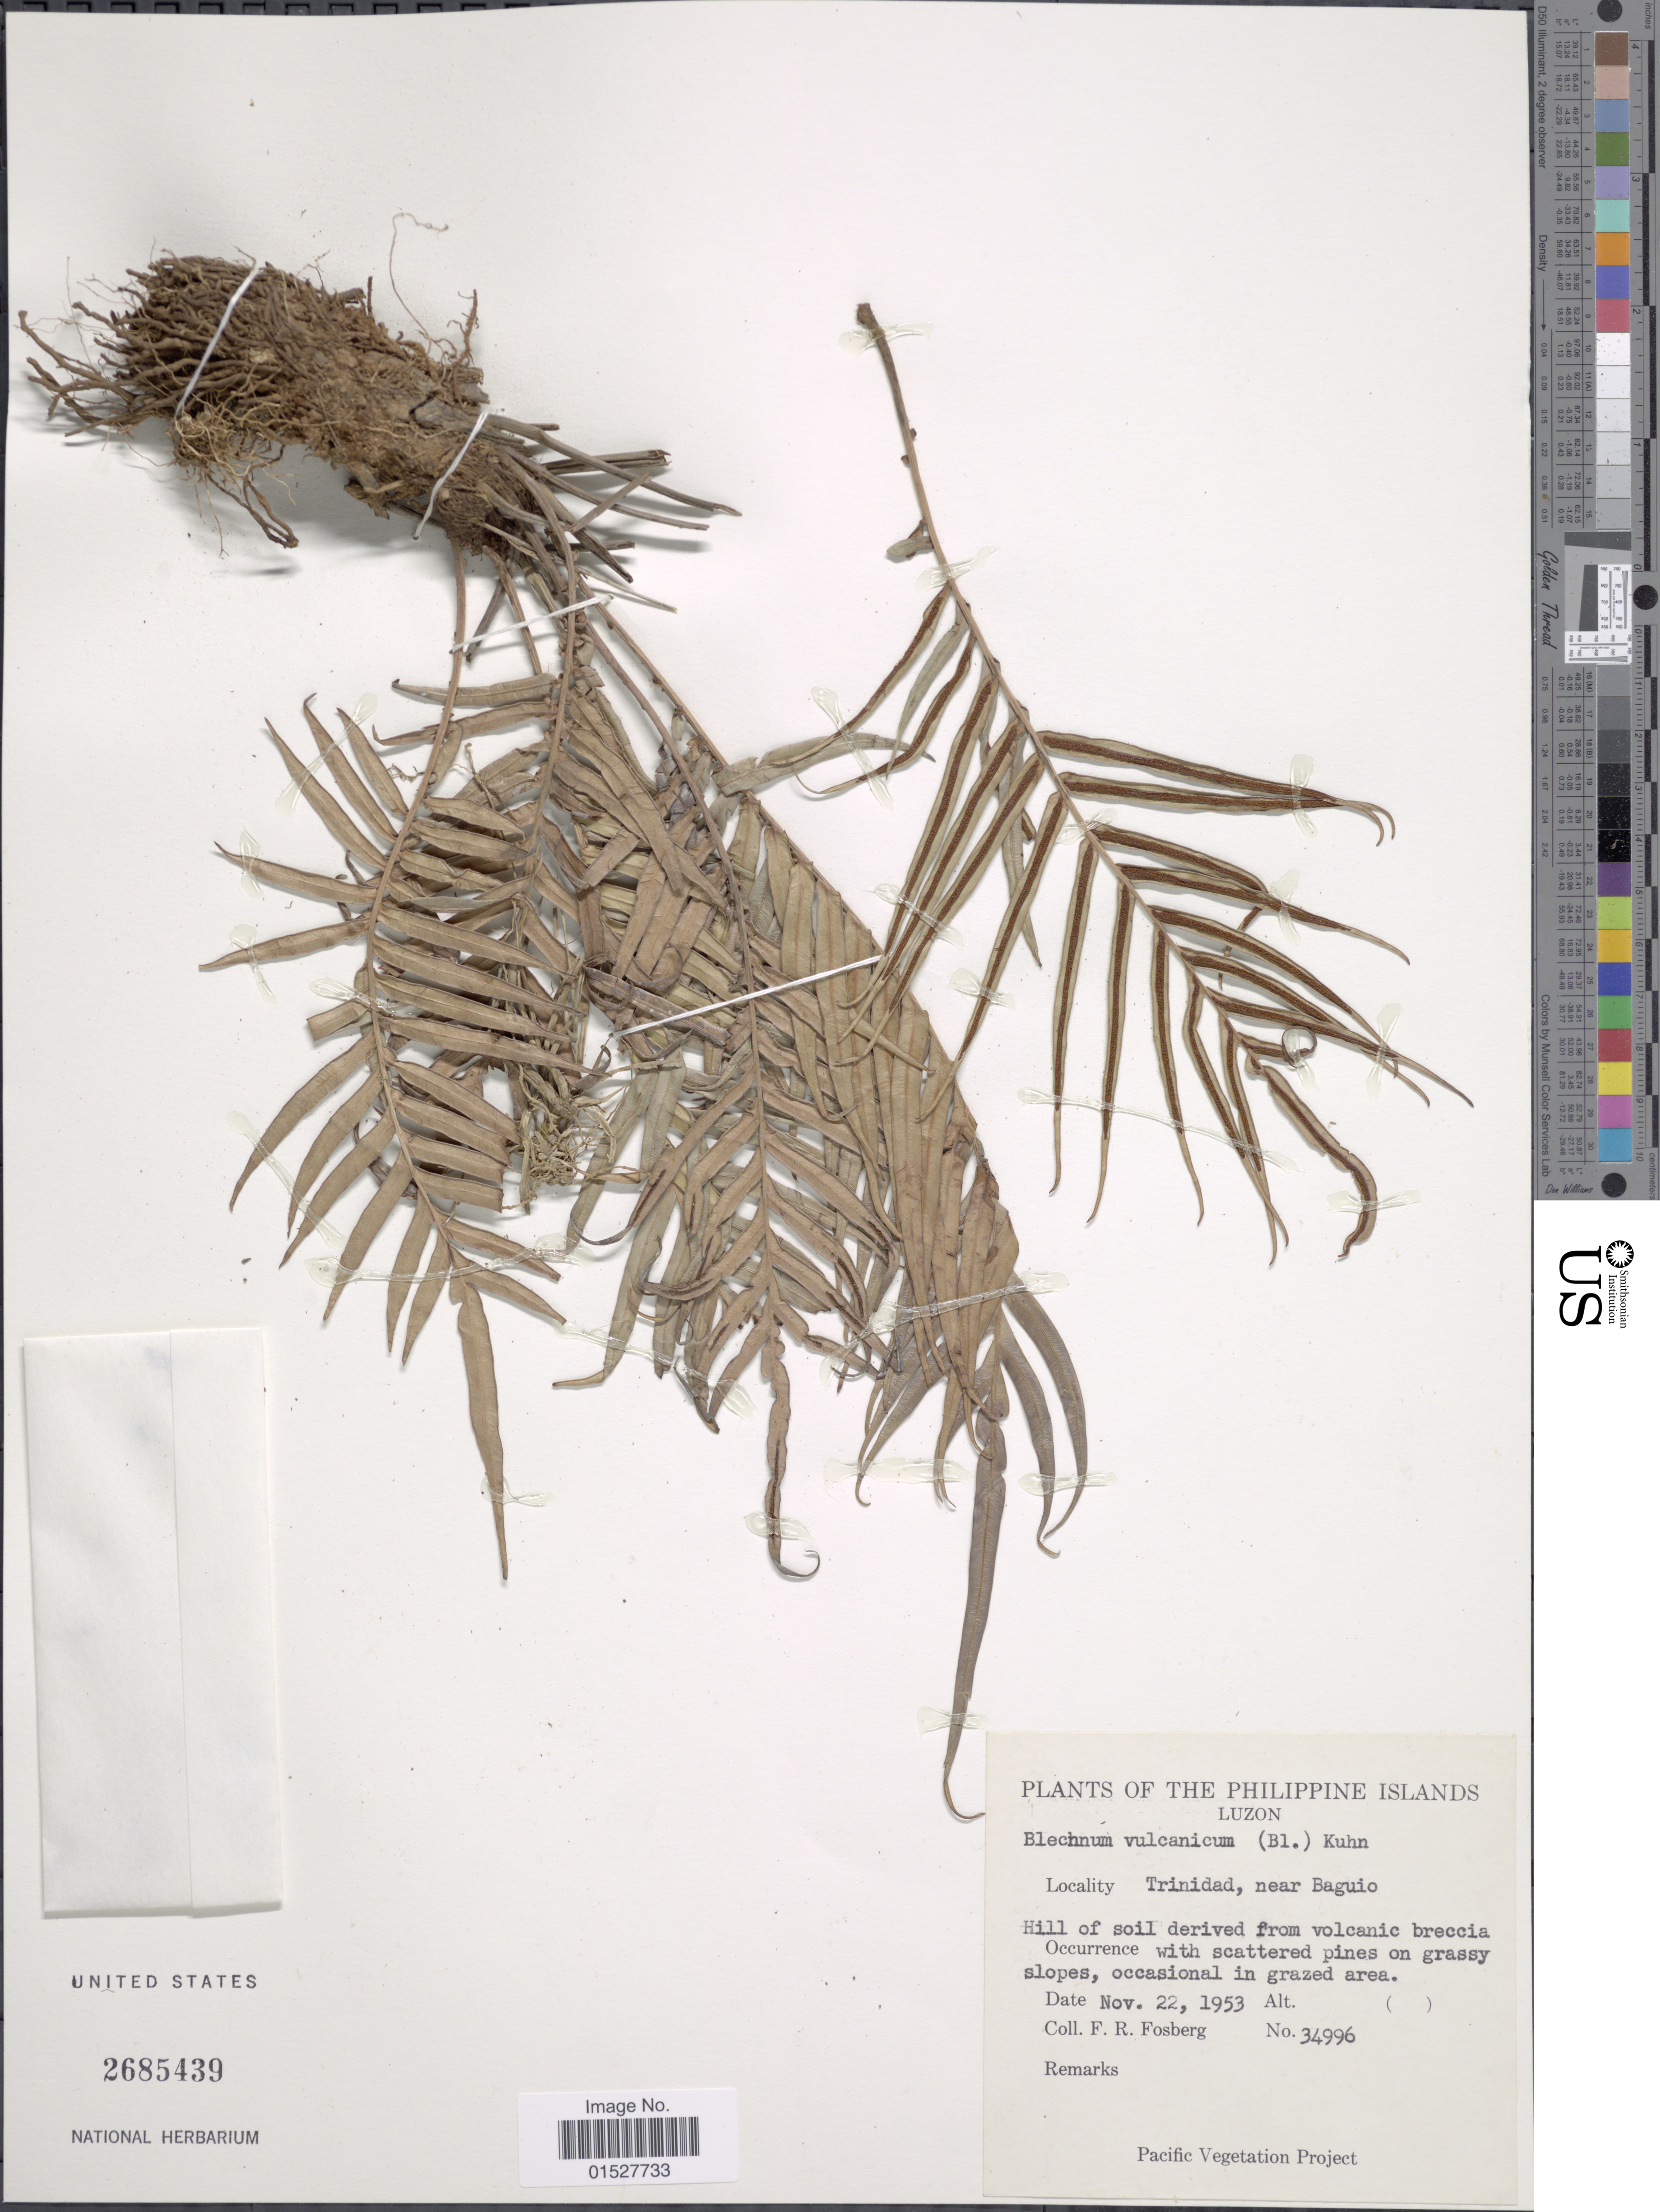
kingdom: Plantae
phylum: Tracheophyta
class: Polypodiopsida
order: Polypodiales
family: Blechnaceae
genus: Blechnum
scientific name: Blechnum vulcanicum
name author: (Blume) Kuhn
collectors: F. R. Fosberg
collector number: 34996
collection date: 1953-11-22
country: Philippines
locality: The Philippine Islands.Trinidad, near Baguio.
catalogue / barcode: US 2685439